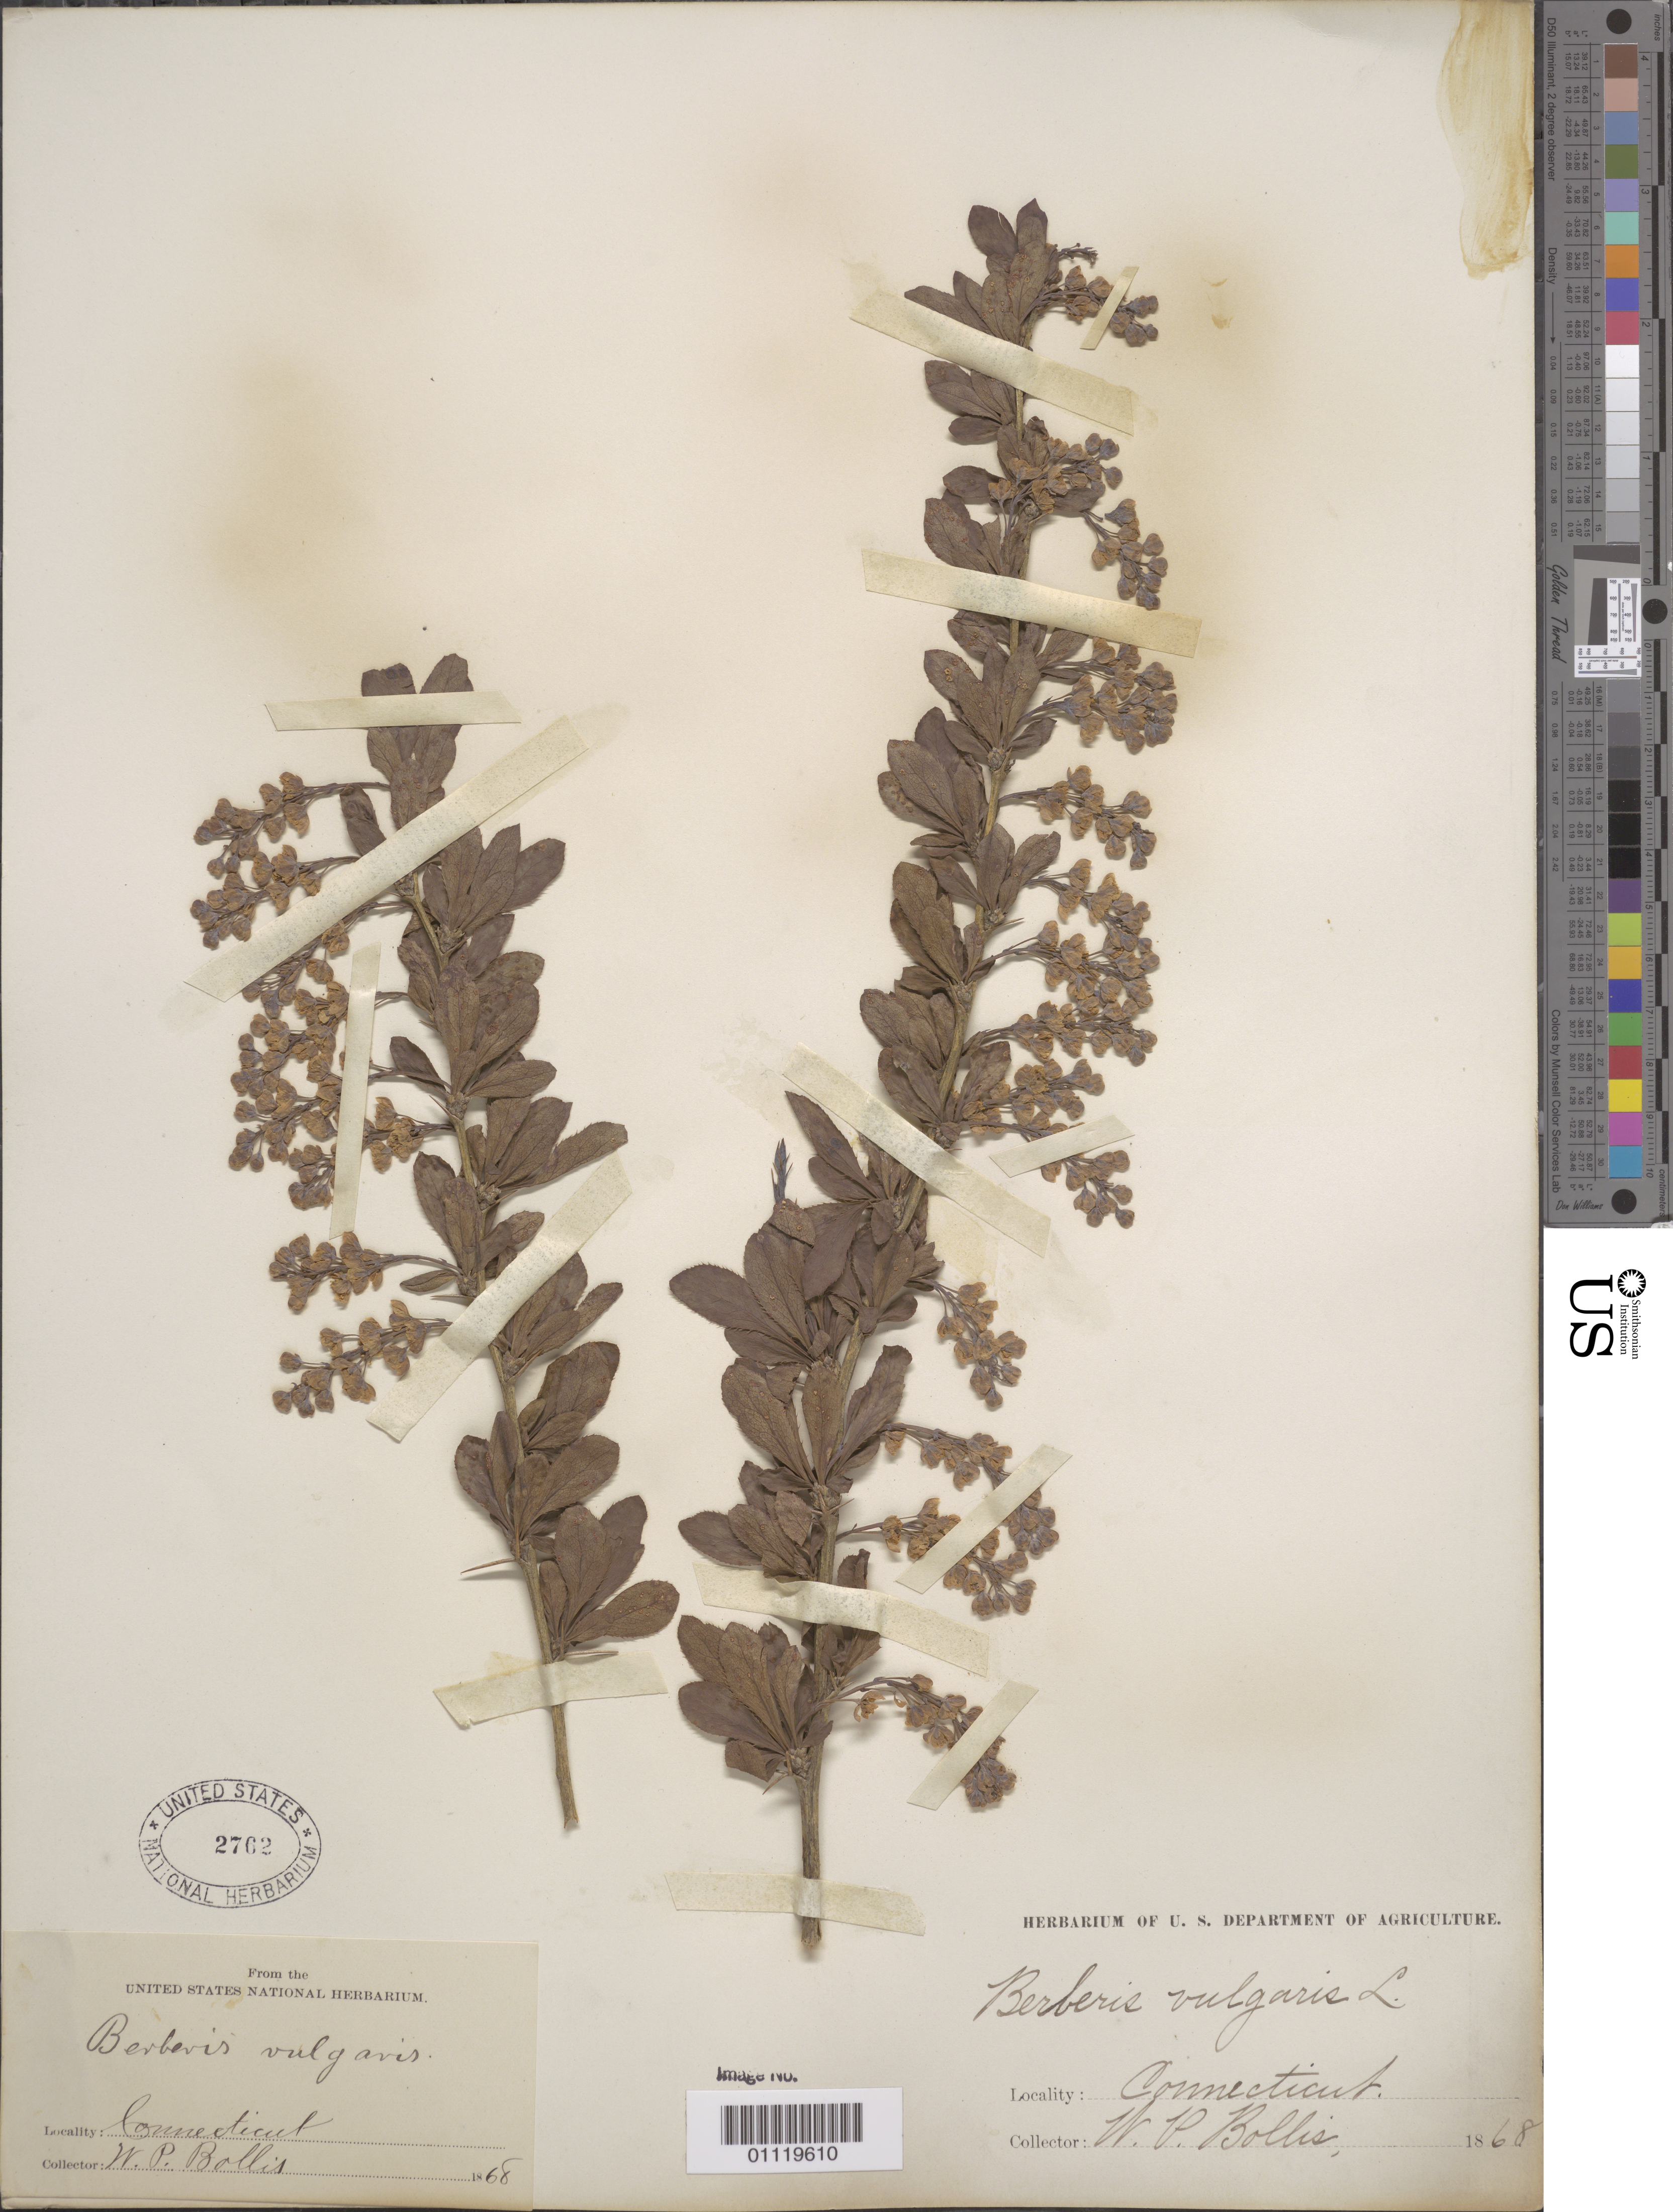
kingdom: Plantae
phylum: Tracheophyta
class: Magnoliopsida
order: Ranunculales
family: Berberidaceae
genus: Berberis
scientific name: Berberis vulgaris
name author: L.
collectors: W. P. Bollis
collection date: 1868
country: United States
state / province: Connecticut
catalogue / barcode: US 2762